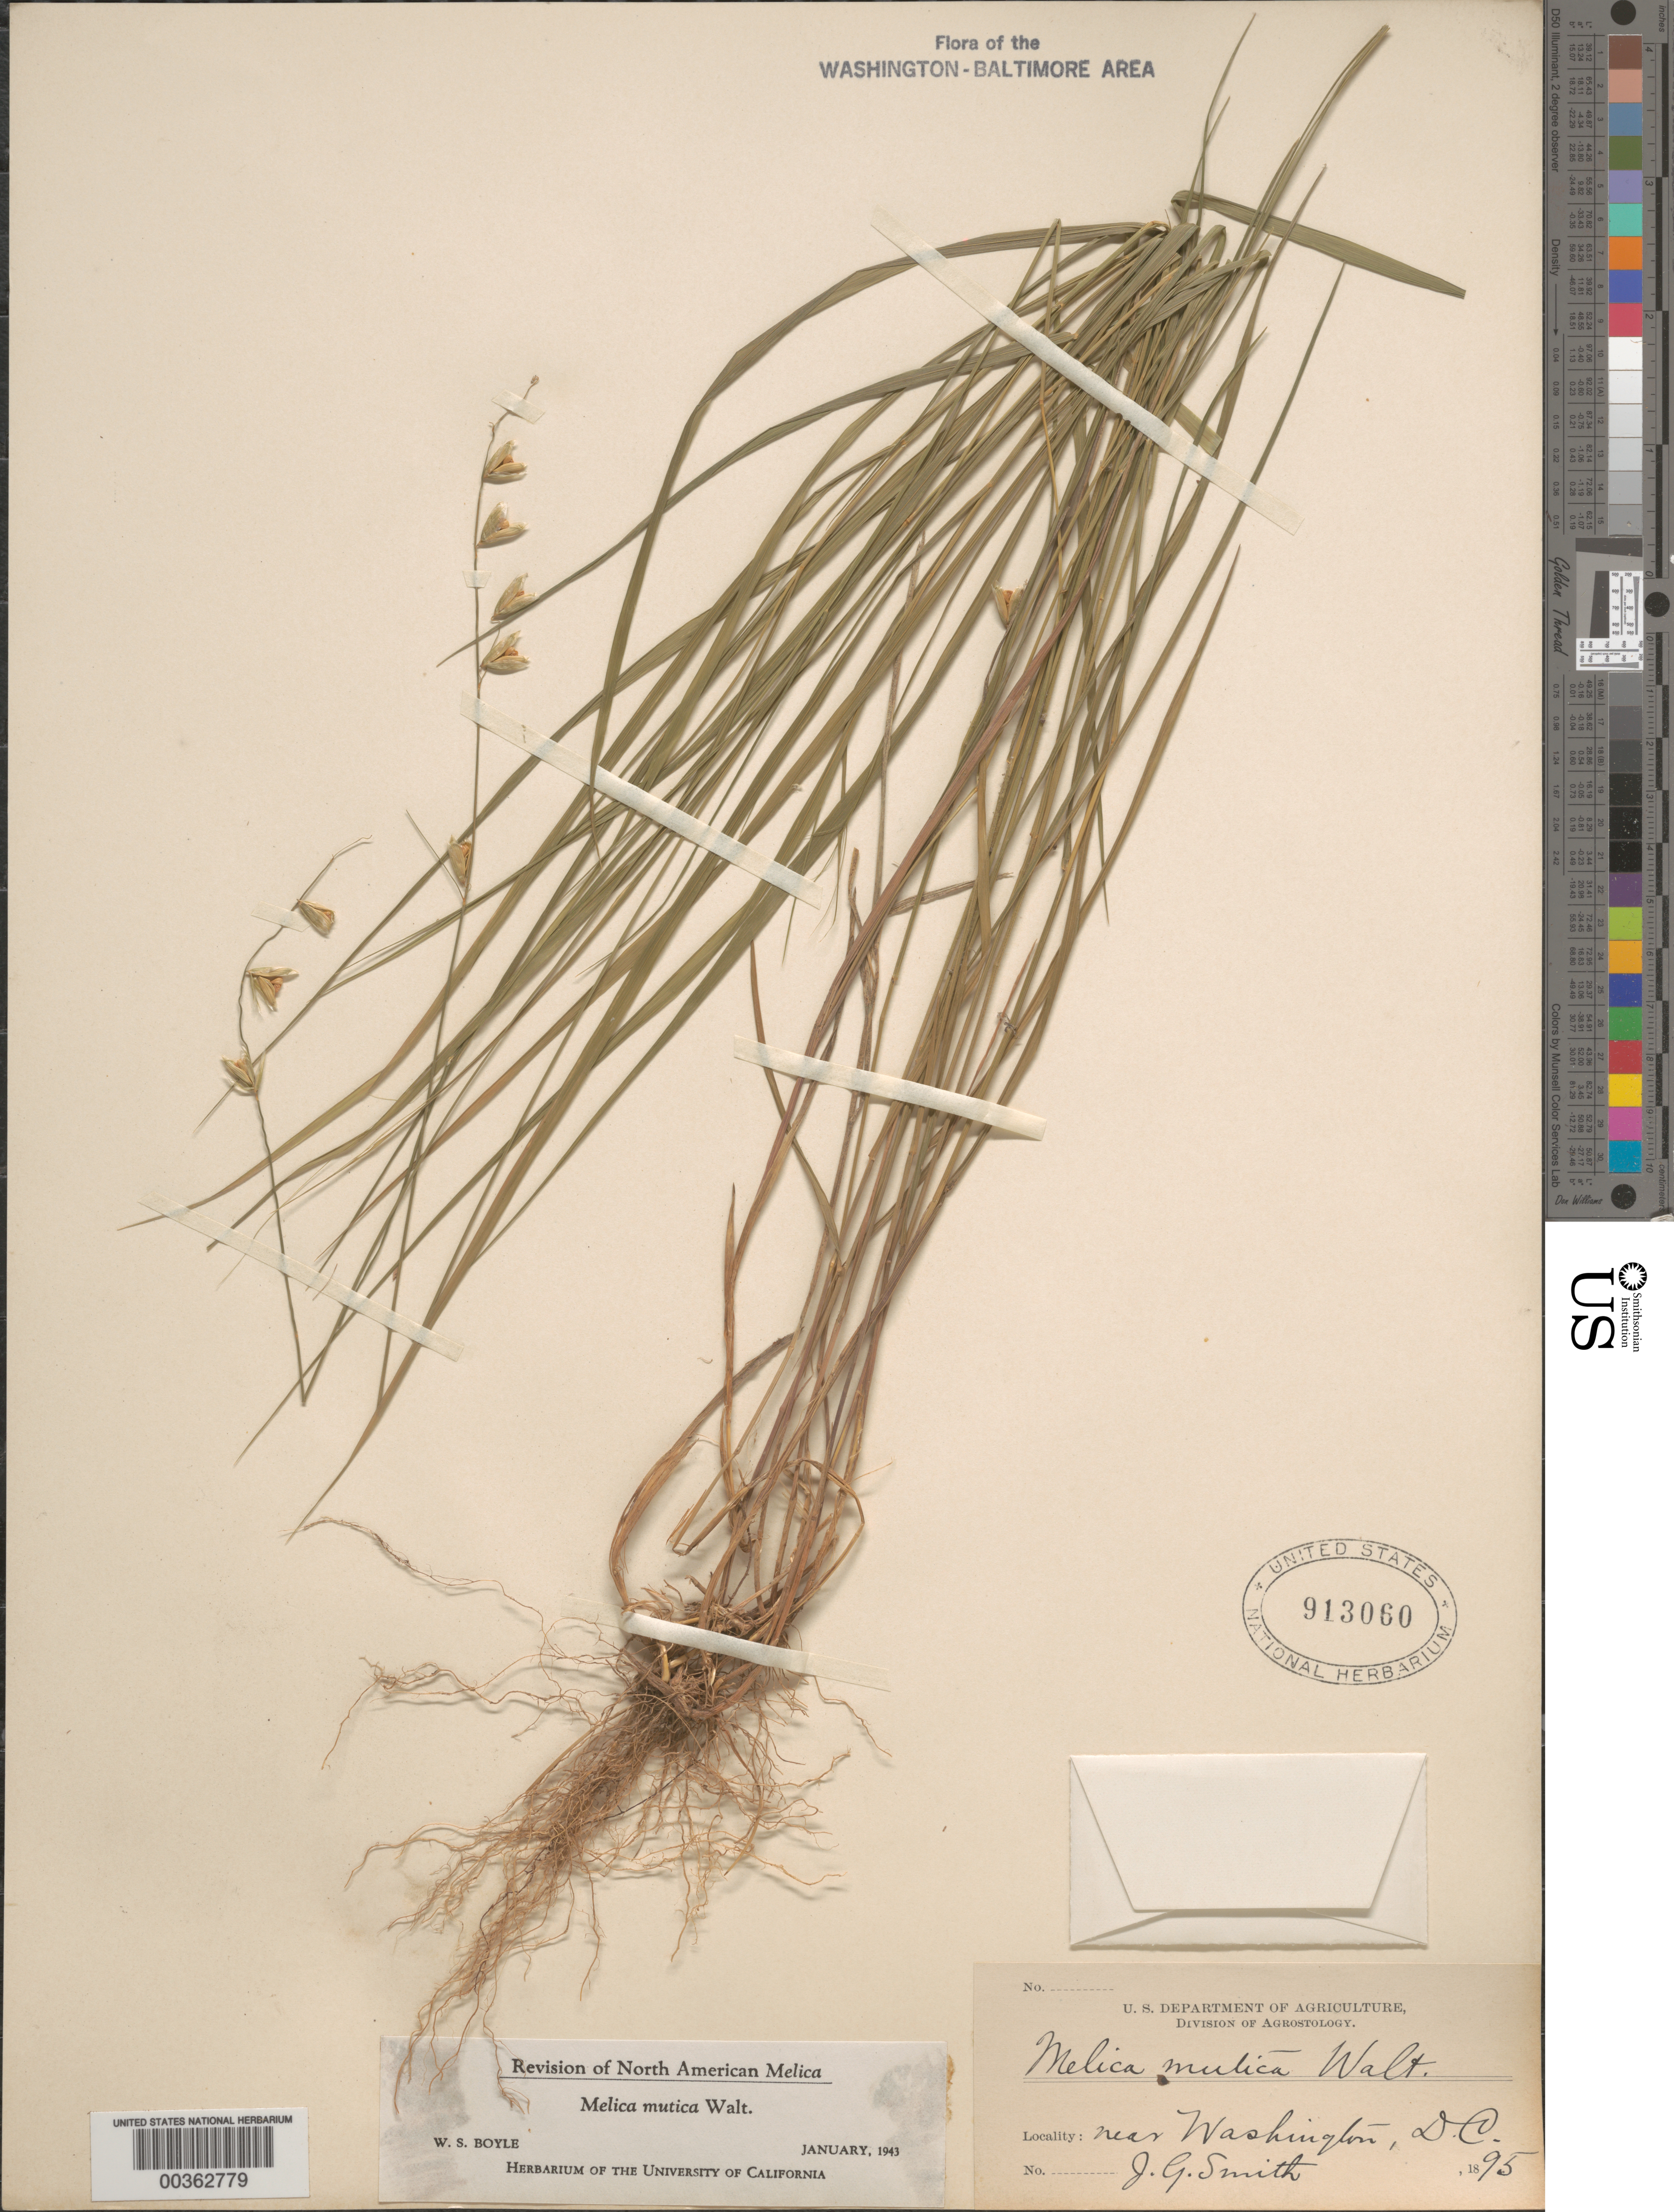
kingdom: Plantae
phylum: Tracheophyta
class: Liliopsida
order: Poales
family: Poaceae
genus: Melica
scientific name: Melica mutica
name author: Walter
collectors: J. G. Smith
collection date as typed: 1895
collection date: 1895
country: United States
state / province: District of Columbia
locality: Washington DC area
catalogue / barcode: US 913060